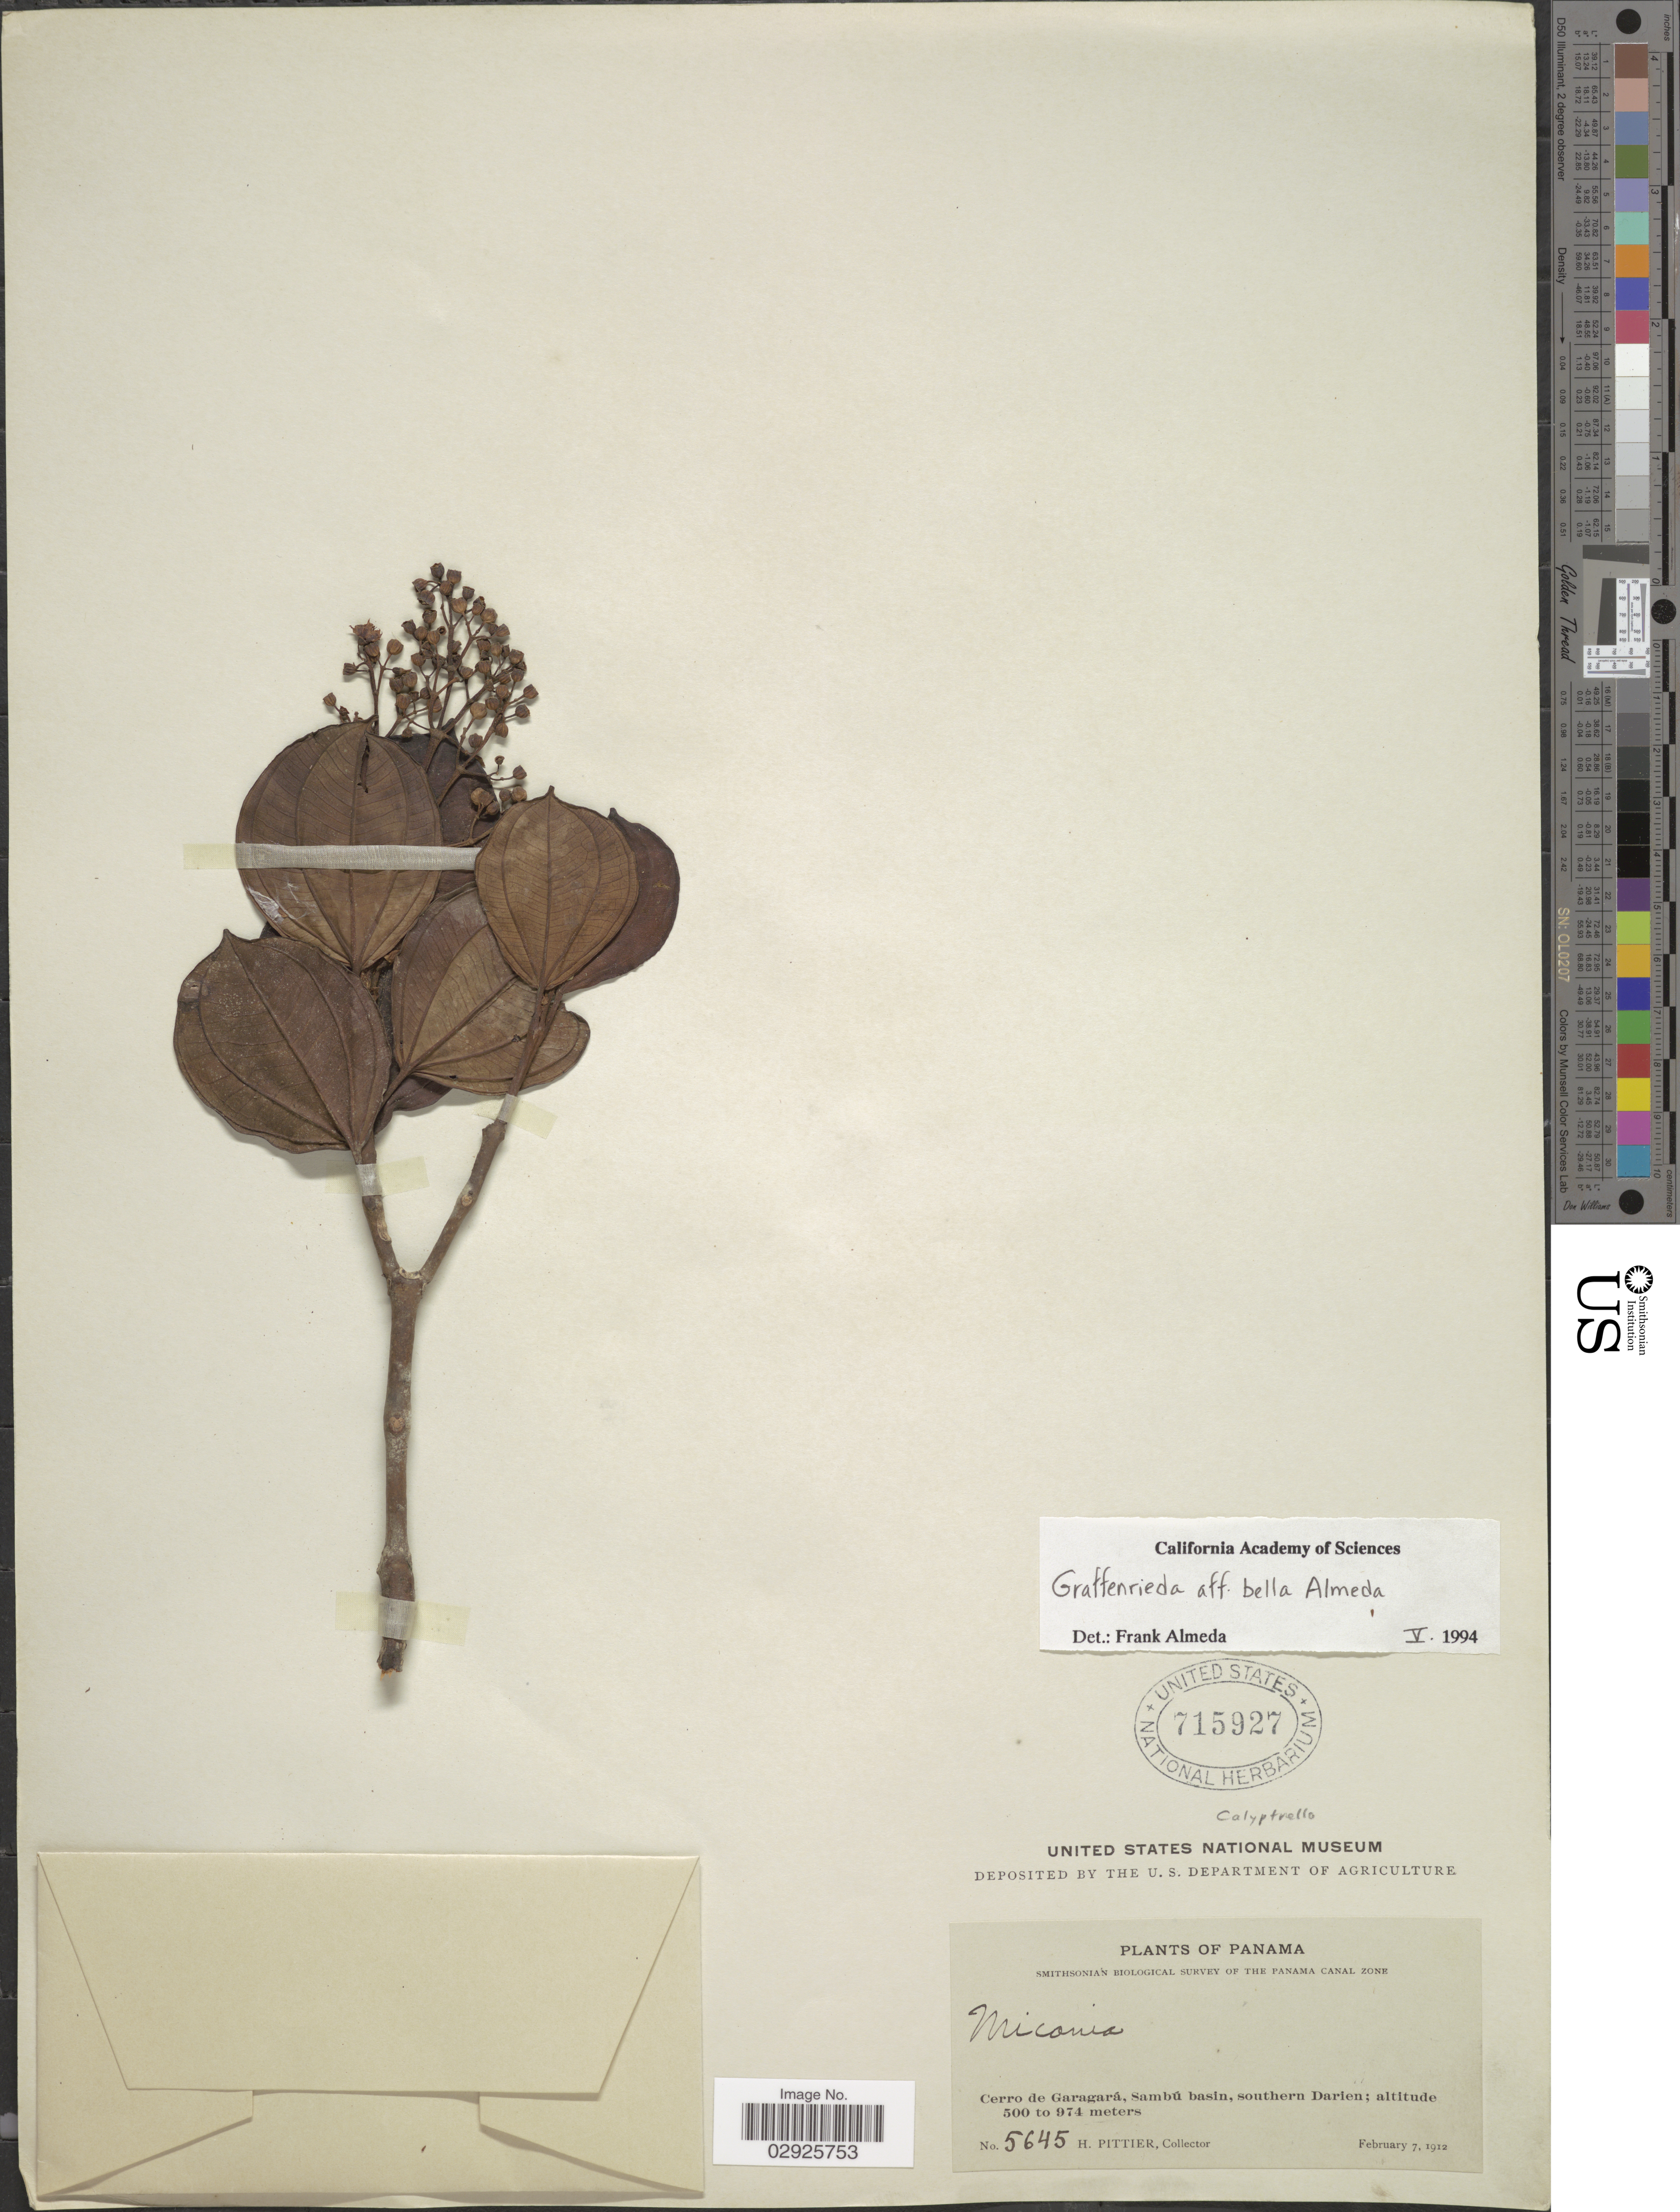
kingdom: Plantae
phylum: Tracheophyta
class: Magnoliopsida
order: Myrtales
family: Melastomataceae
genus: Graffenrieda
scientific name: Graffenrieda bella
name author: Almeda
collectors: H. F. Pittier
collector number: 5645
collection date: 1912-02-07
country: Panama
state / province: Darién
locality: Cerro de Garagará, Sambú basin, southern Darien.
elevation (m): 500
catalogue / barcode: US 715927